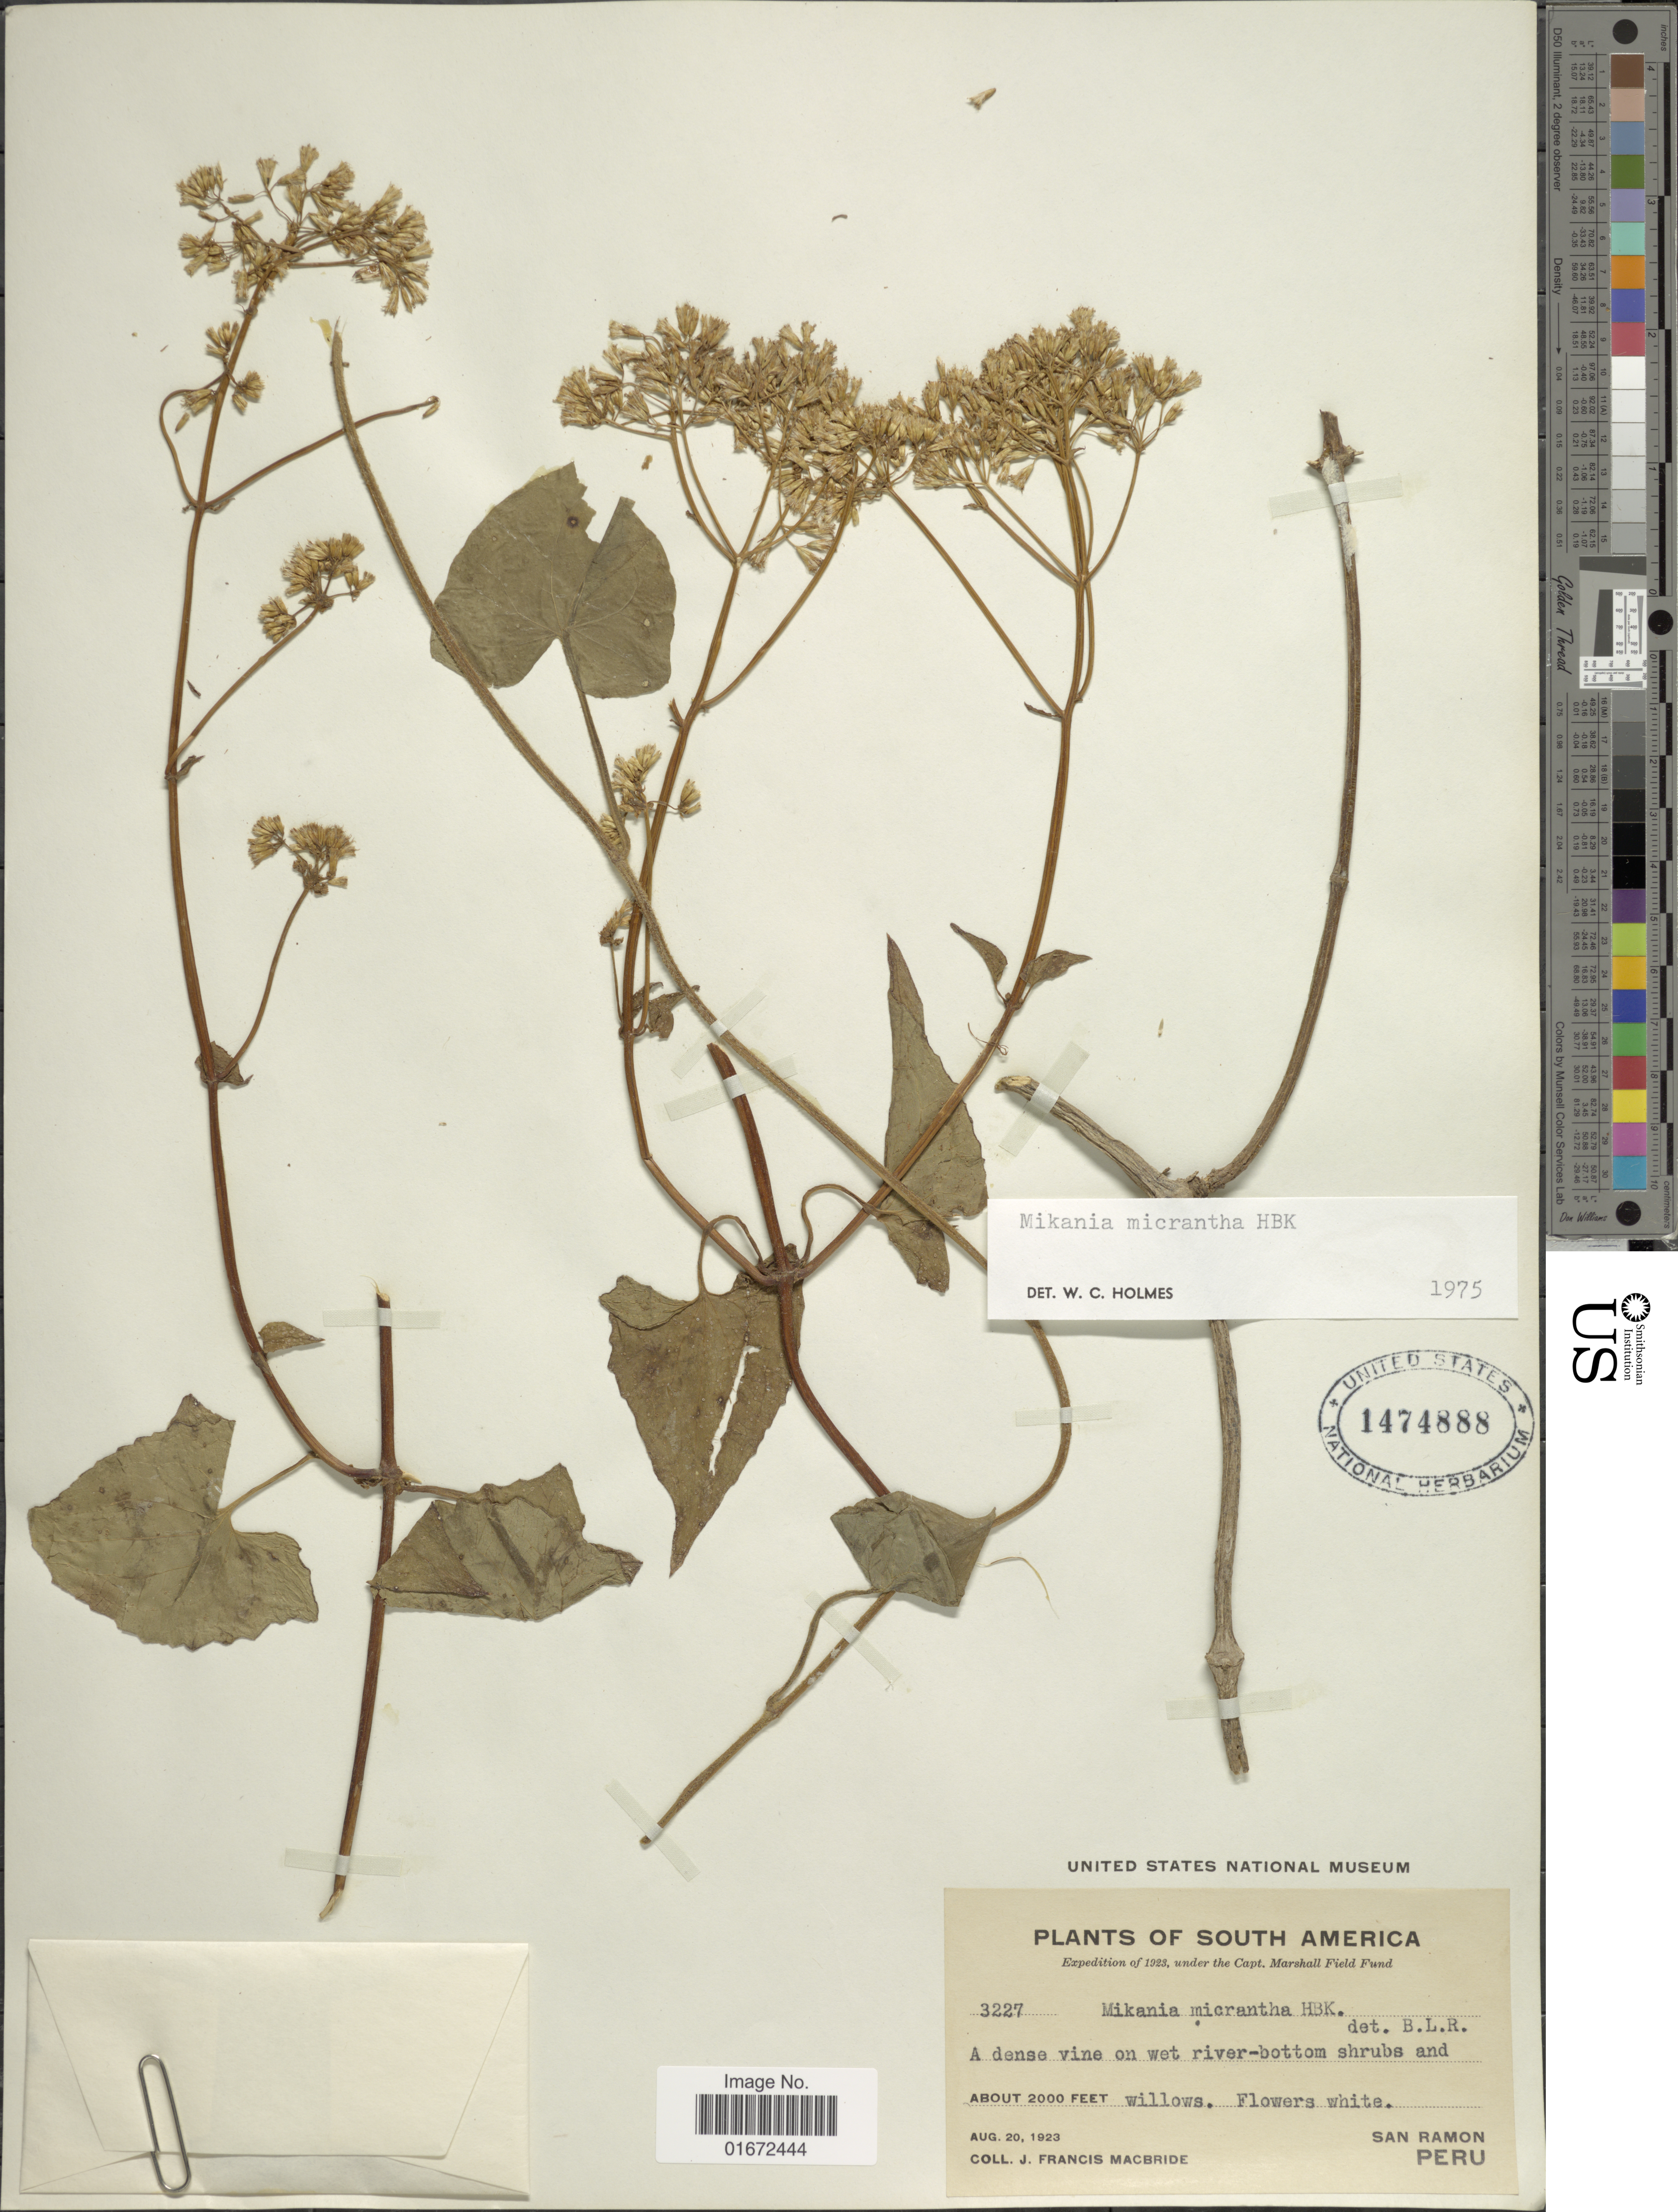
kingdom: Plantae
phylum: Tracheophyta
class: Magnoliopsida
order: Asterales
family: Asteraceae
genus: Mikania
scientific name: Mikania micrantha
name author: Kunth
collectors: J. F. Macbride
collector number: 3227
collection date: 1923-08-20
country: Peru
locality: A dense vine on wet river-bottom shrubs and willows. San Ramon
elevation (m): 610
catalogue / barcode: US 1474888